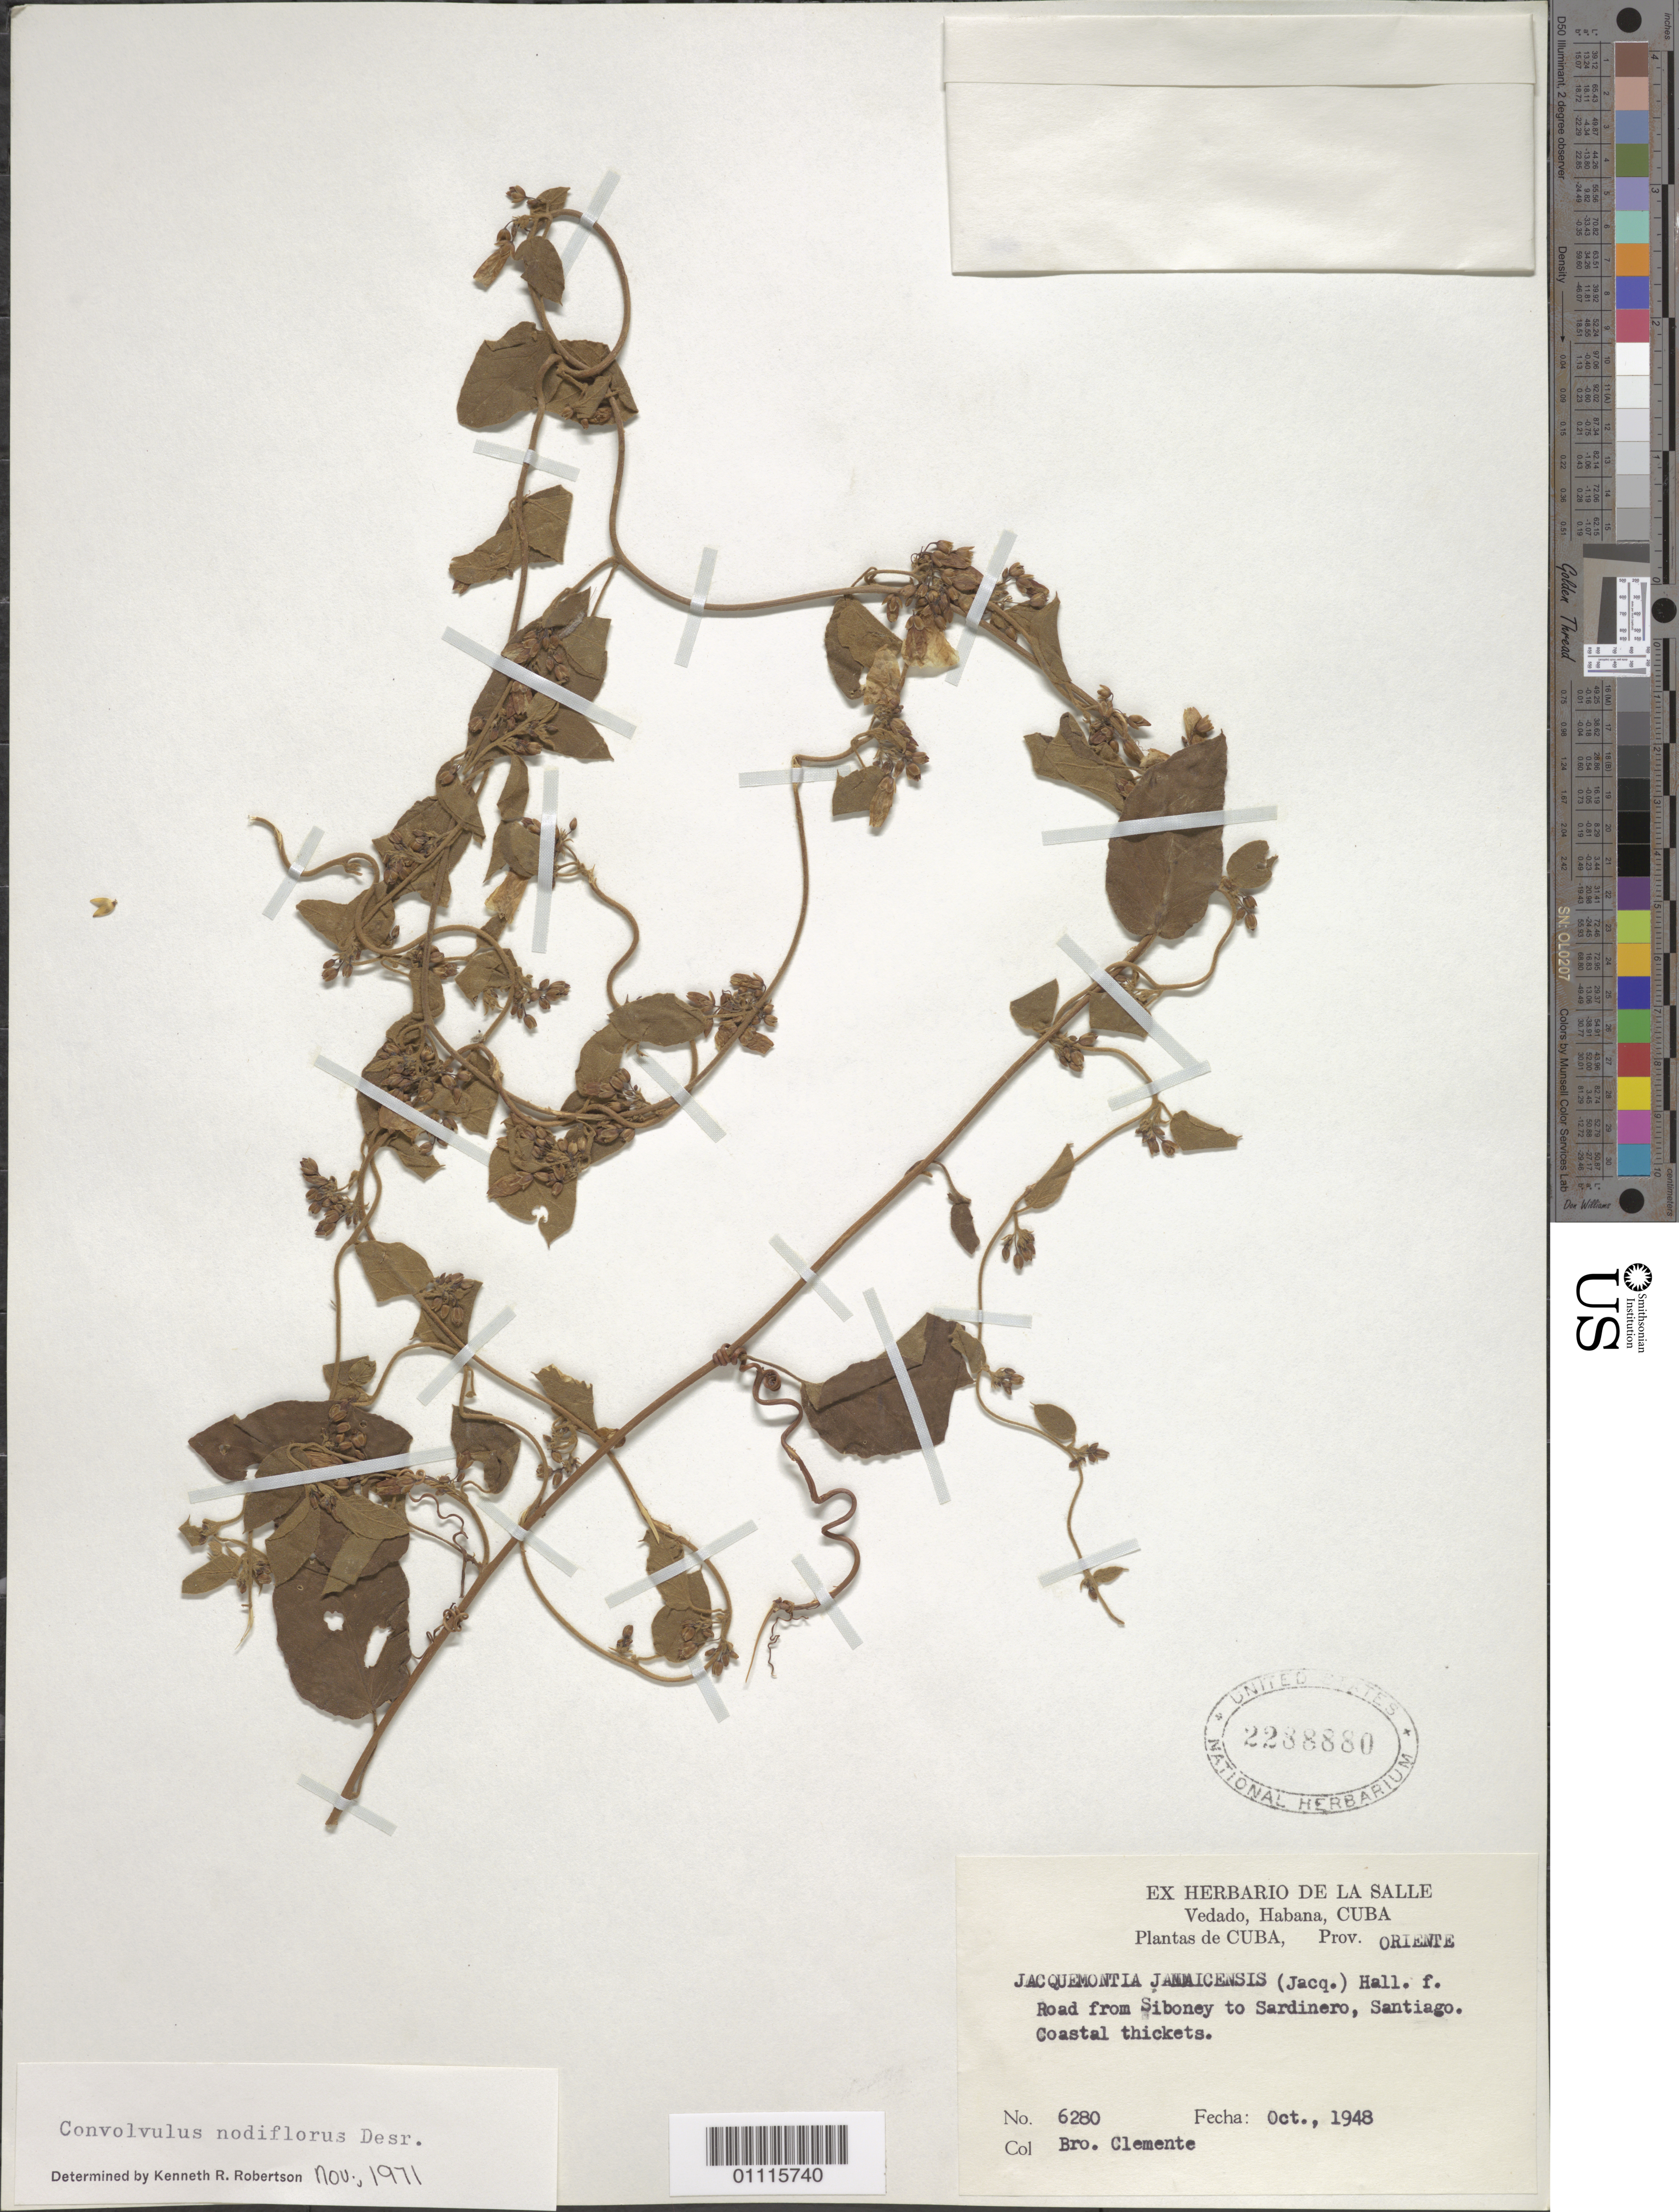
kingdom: Plantae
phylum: Tracheophyta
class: Magnoliopsida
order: Solanales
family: Convolvulaceae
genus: Convolvulus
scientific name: Convolvulus nodiflorus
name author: Desr.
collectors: Bro. Clemente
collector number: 6280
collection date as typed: Oct 1948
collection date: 1948-10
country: Cuba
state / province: Santiago de Cuba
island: Cuba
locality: Road from Siboney to Sardinero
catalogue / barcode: US 2288880